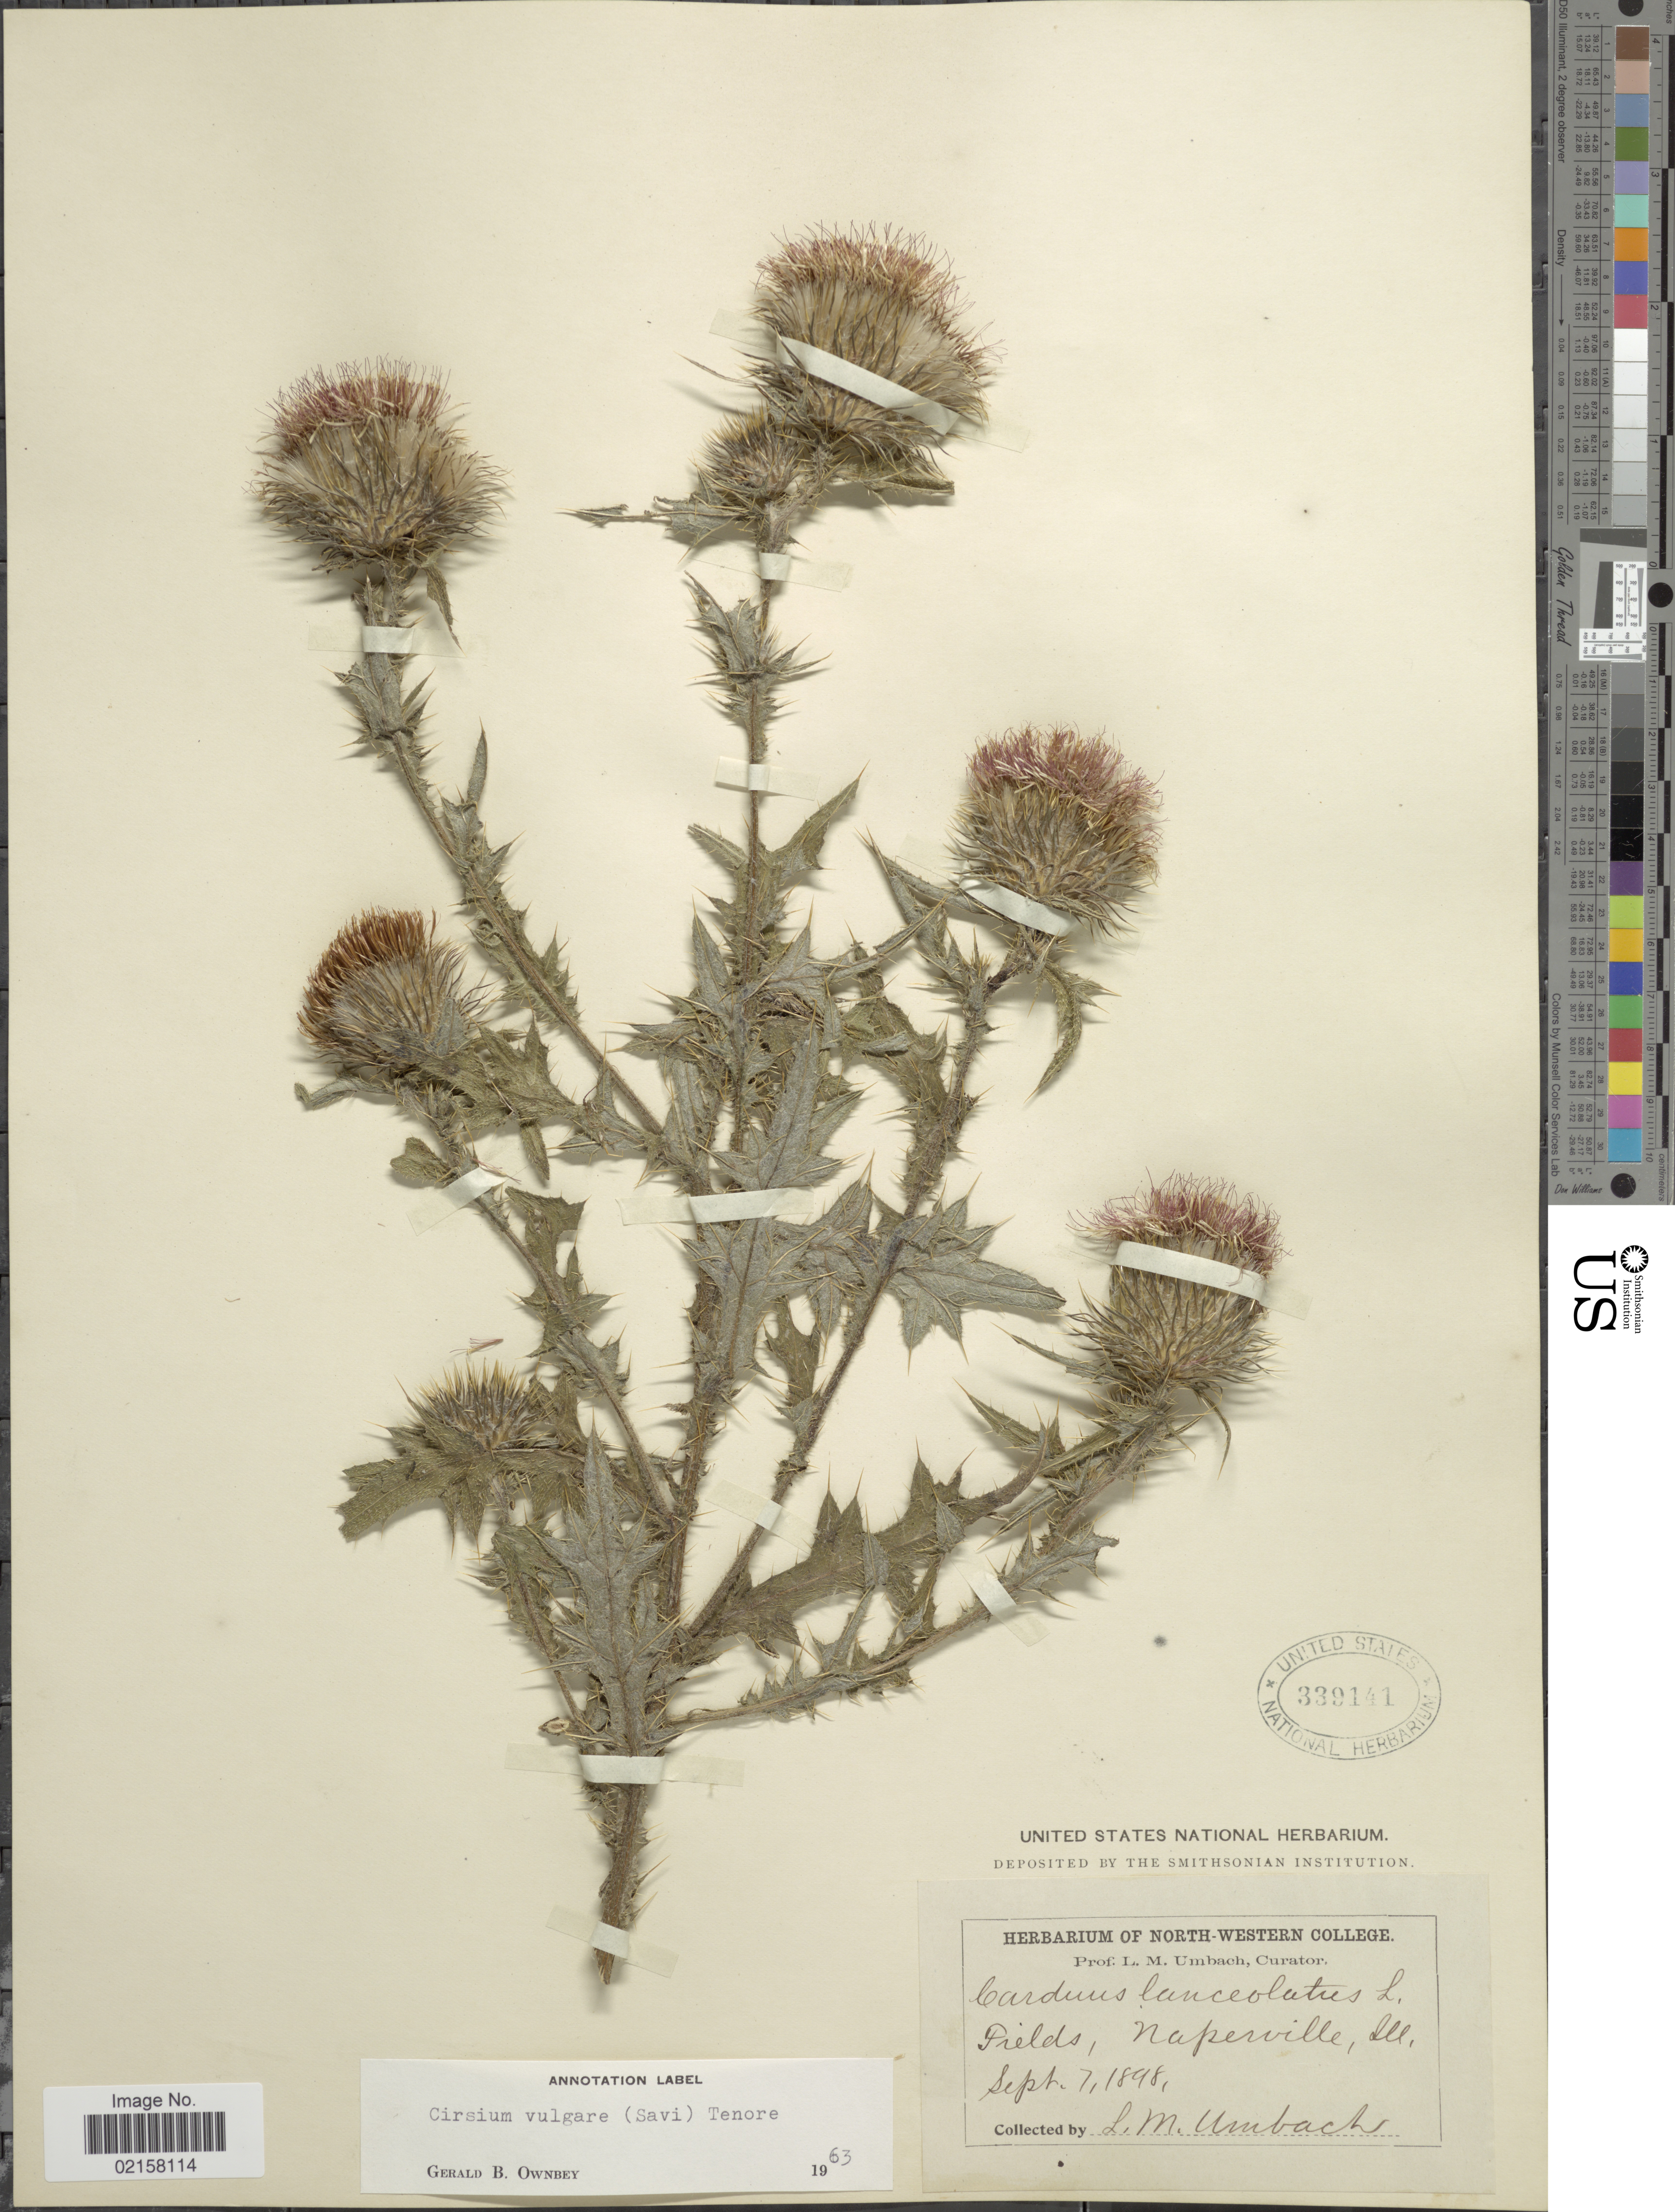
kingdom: Plantae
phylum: Tracheophyta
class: Magnoliopsida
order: Asterales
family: Asteraceae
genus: Cirsium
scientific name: Cirsium vulgare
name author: (Savi) Ten.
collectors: L. M. Umbach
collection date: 1898-09-07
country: United States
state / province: Illinois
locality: Fields, Naperville.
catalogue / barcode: US 339141